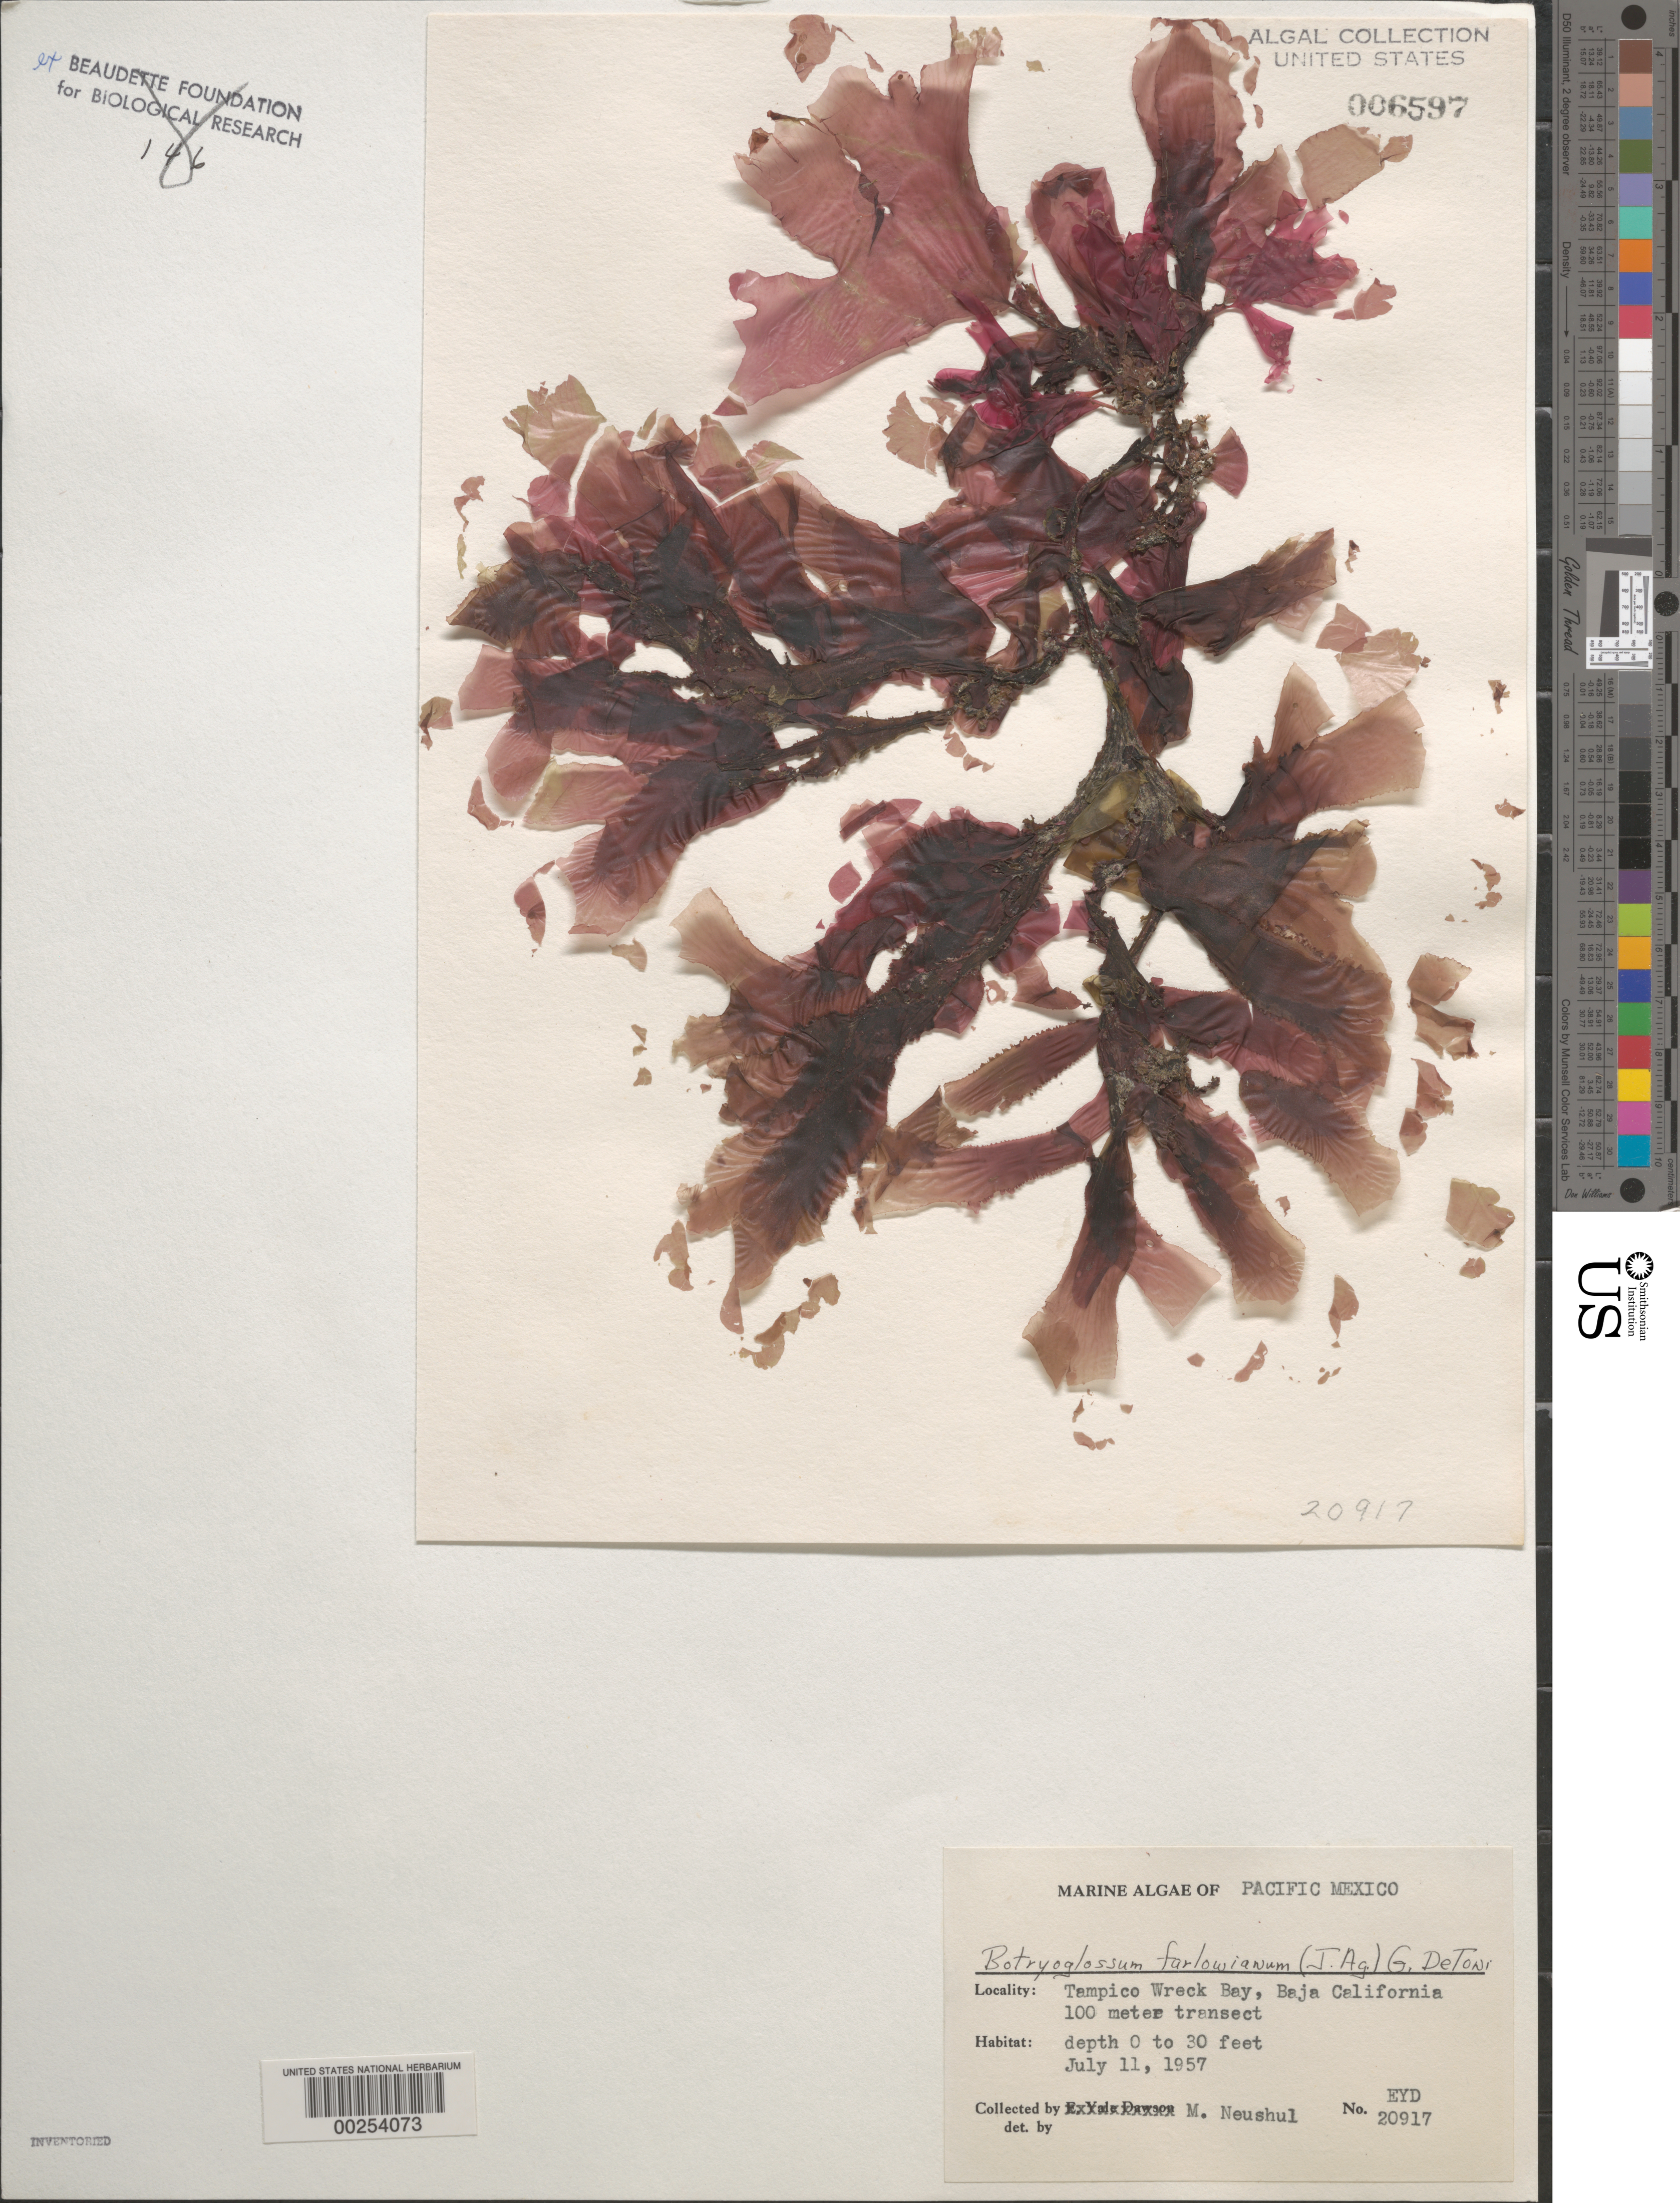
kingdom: Plantae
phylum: Rhodophyta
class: Florideophyceae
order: Ceramiales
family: Delesseriaceae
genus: Botryoglossum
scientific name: Botryoglossum farlowianum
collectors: M. Neushul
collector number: EYD 20917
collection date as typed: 11 Jul 1957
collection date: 1957-07-11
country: Mexico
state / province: Baja California Norte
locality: Tampico Wreck Bay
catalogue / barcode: US 6597